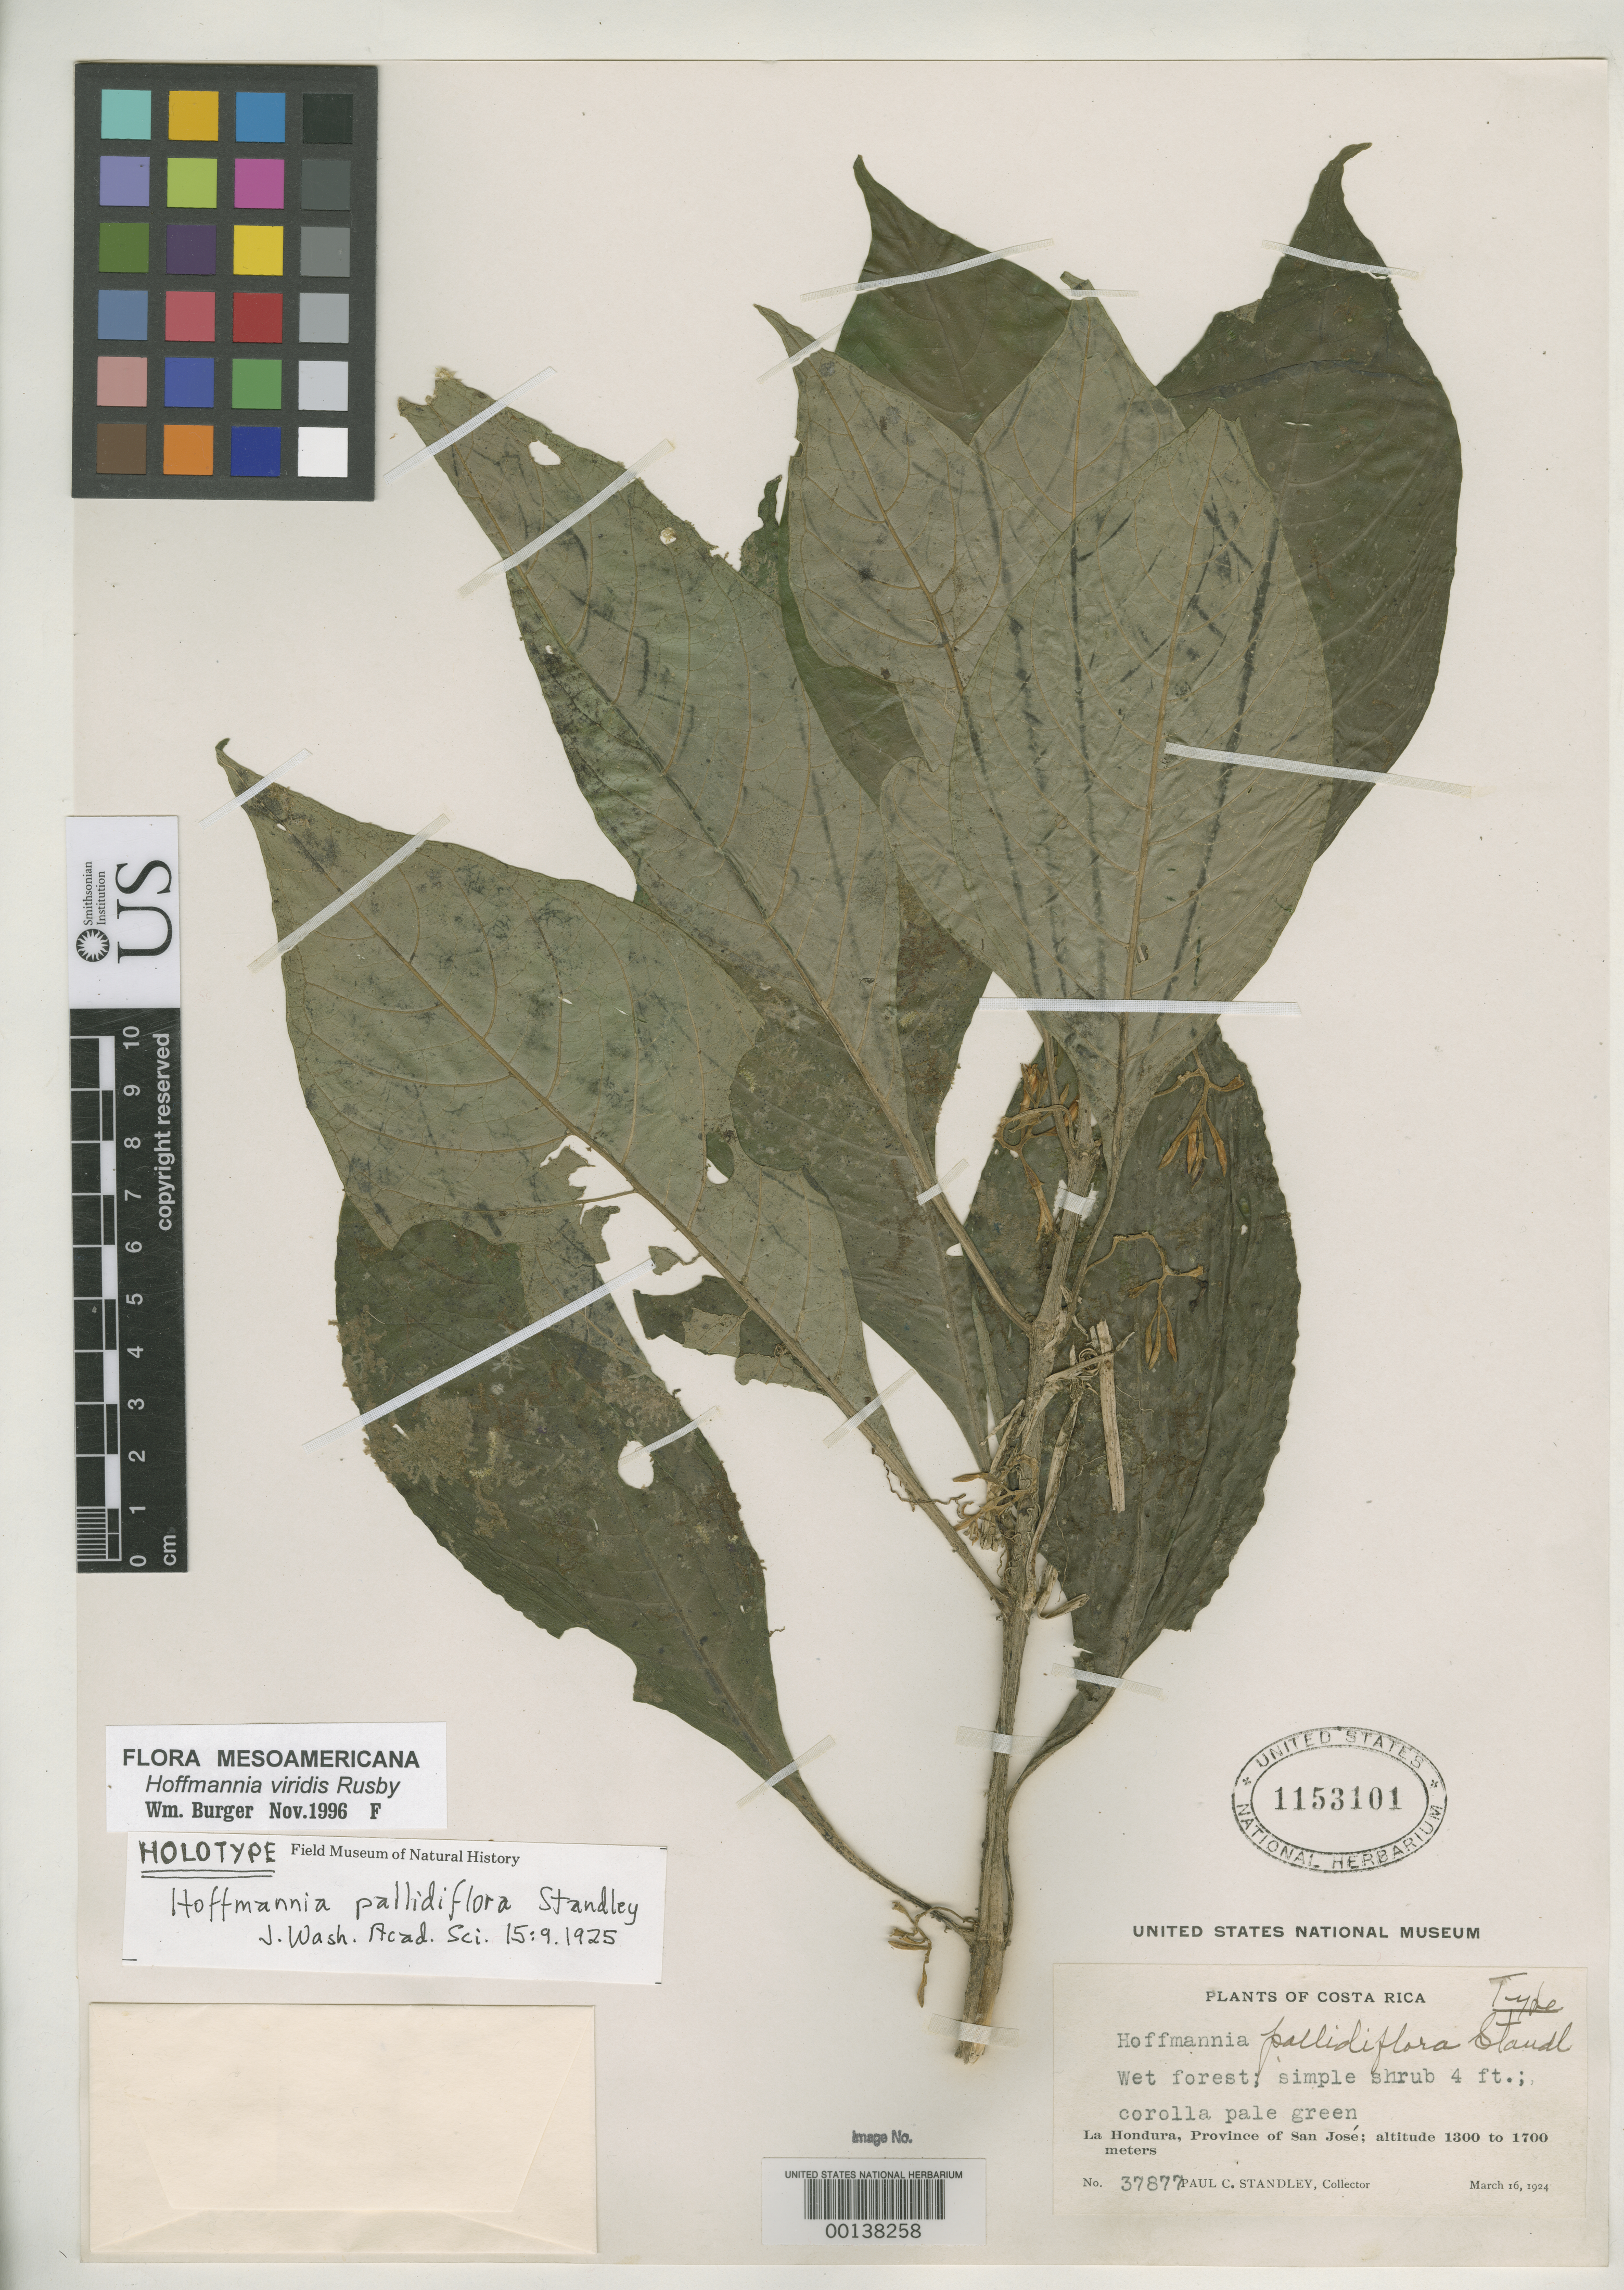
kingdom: Plantae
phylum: Tracheophyta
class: Magnoliopsida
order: Gentianales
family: Rubiaceae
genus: Hoffmannia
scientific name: Hoffmannia pallidiflora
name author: Standl.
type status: Holotype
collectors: P. C. Standley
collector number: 37877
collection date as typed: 16 Mar 1924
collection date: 1924-03-16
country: Costa Rica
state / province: San José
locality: La Hondura.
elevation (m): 1300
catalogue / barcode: US 1153101